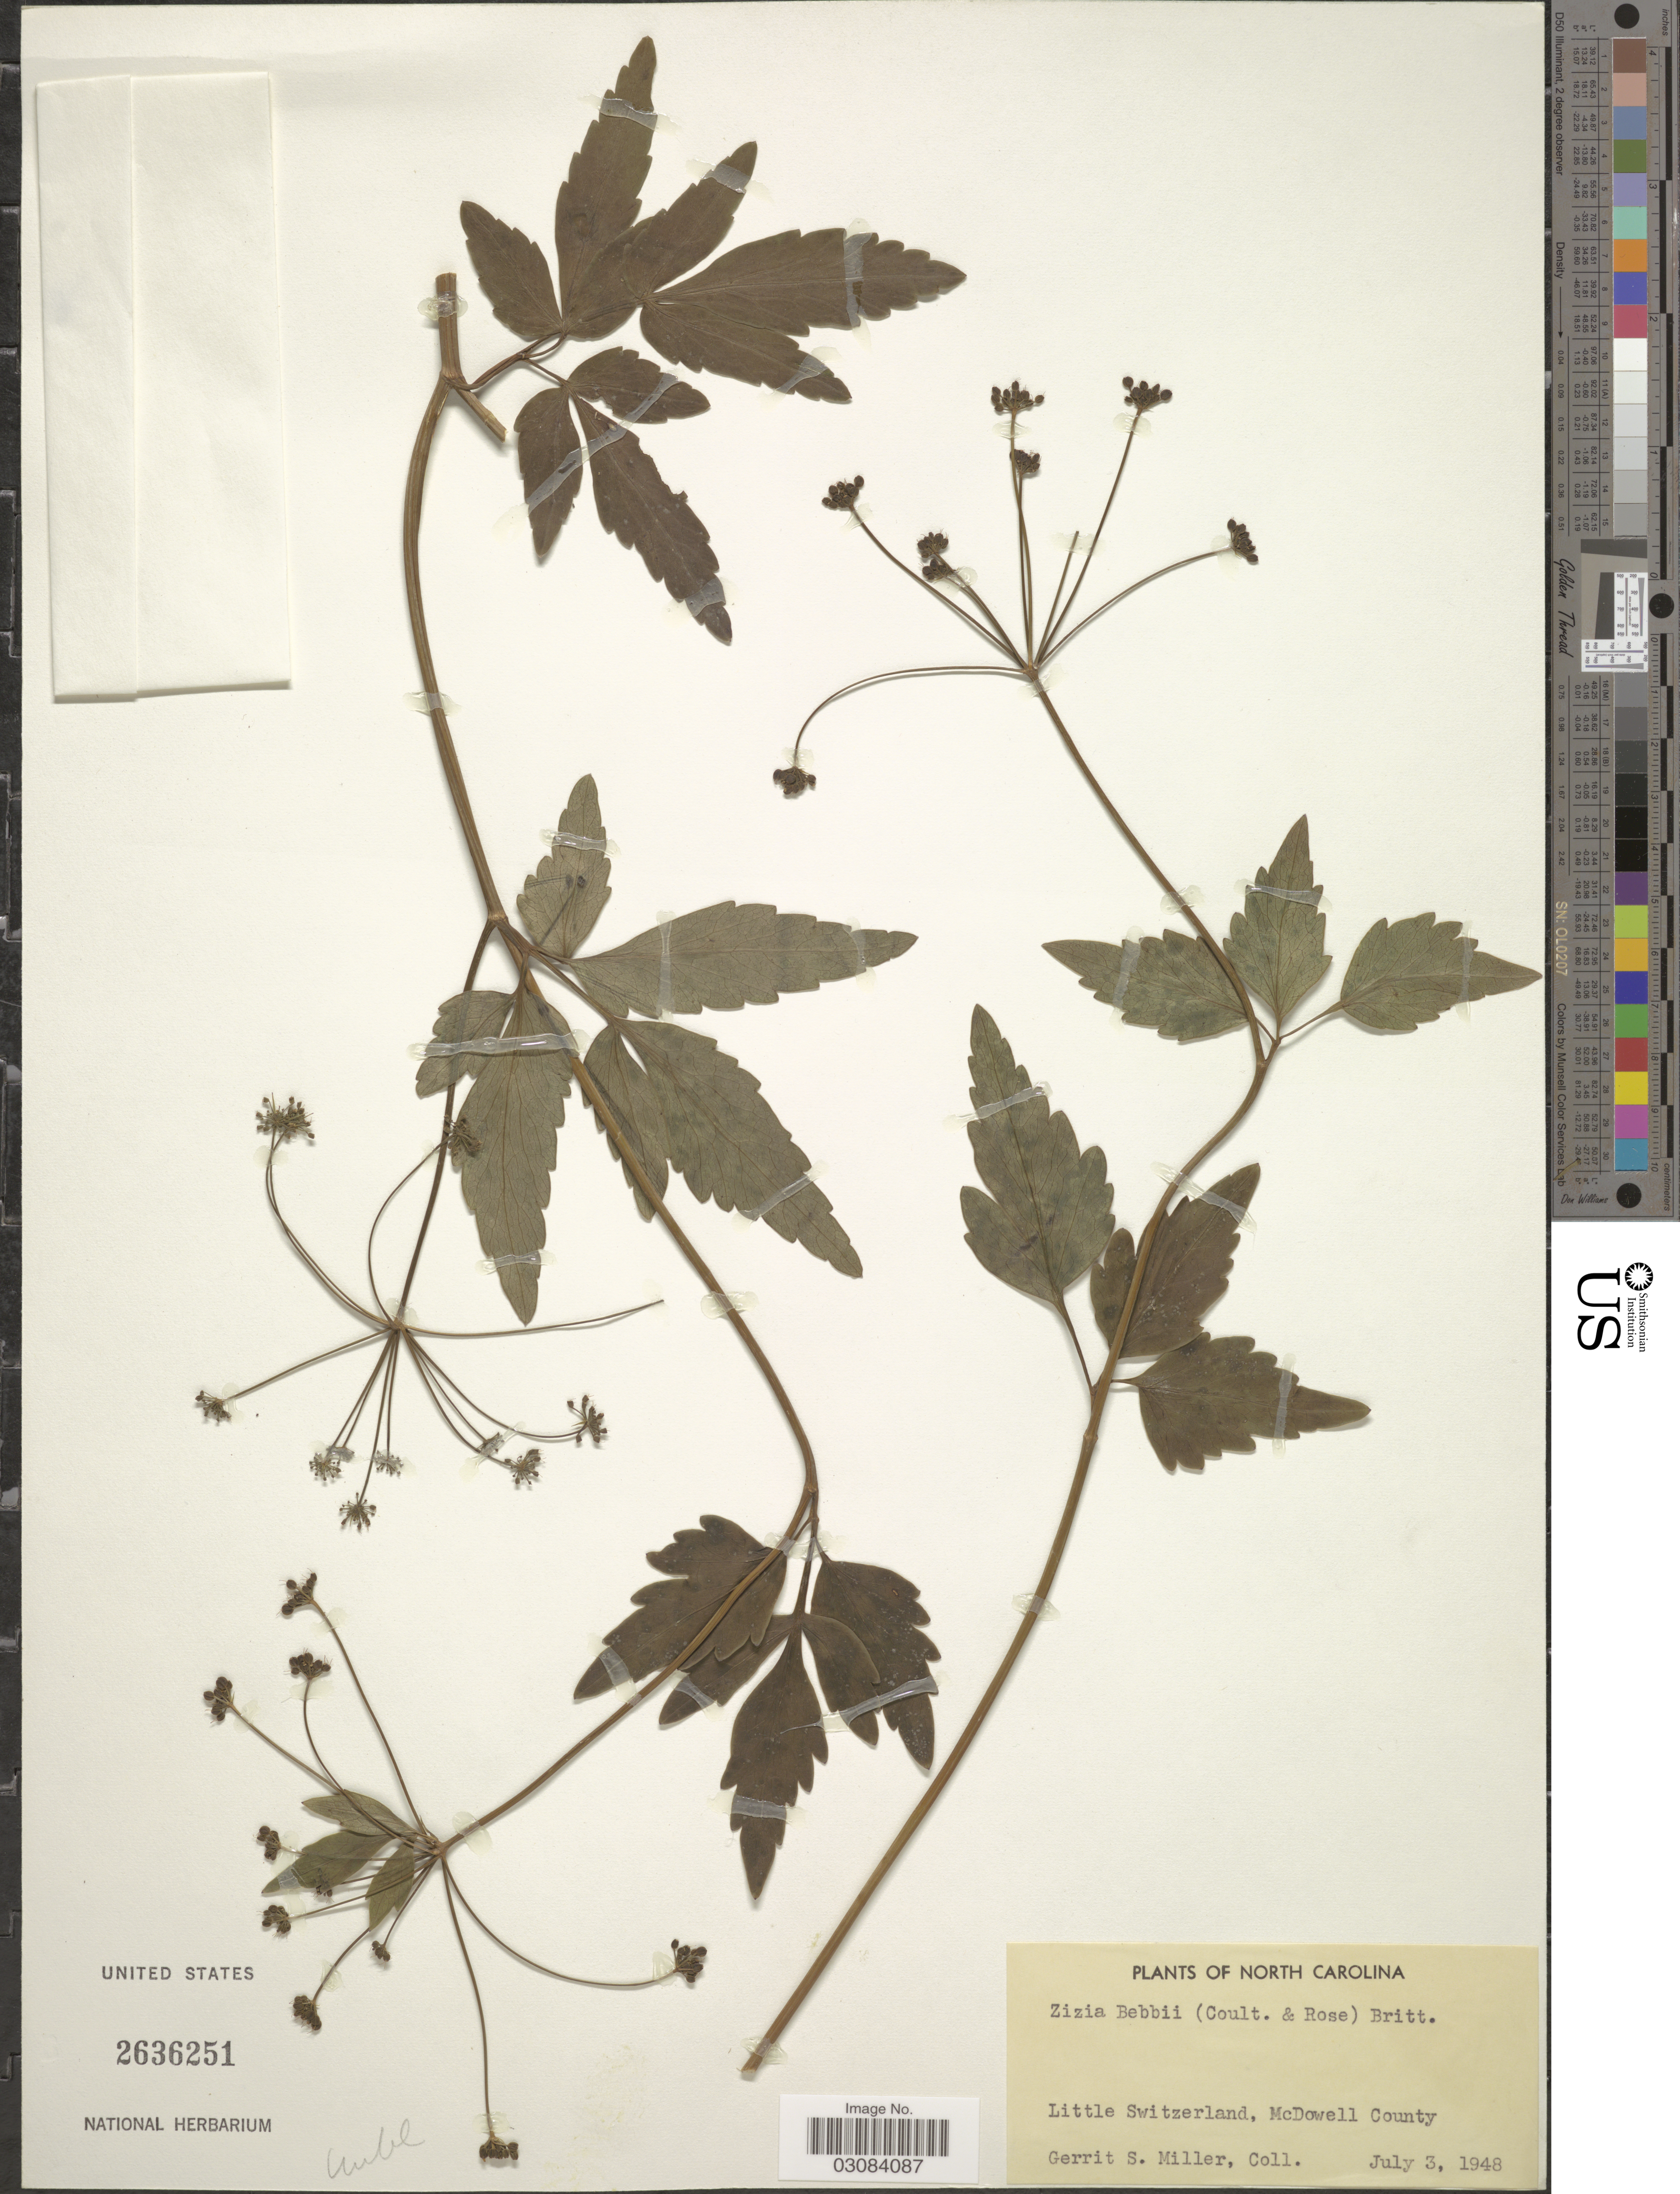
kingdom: Plantae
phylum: Tracheophyta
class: Magnoliopsida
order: Apiales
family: Apiaceae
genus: Zizia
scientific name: Zizia bebbii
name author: (J.M. Coult. & Rose) Britton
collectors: G. S. Miller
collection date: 1948-07-03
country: United States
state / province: North Carolina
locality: Little Switzerland, McDowell County.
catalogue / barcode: US 2636251